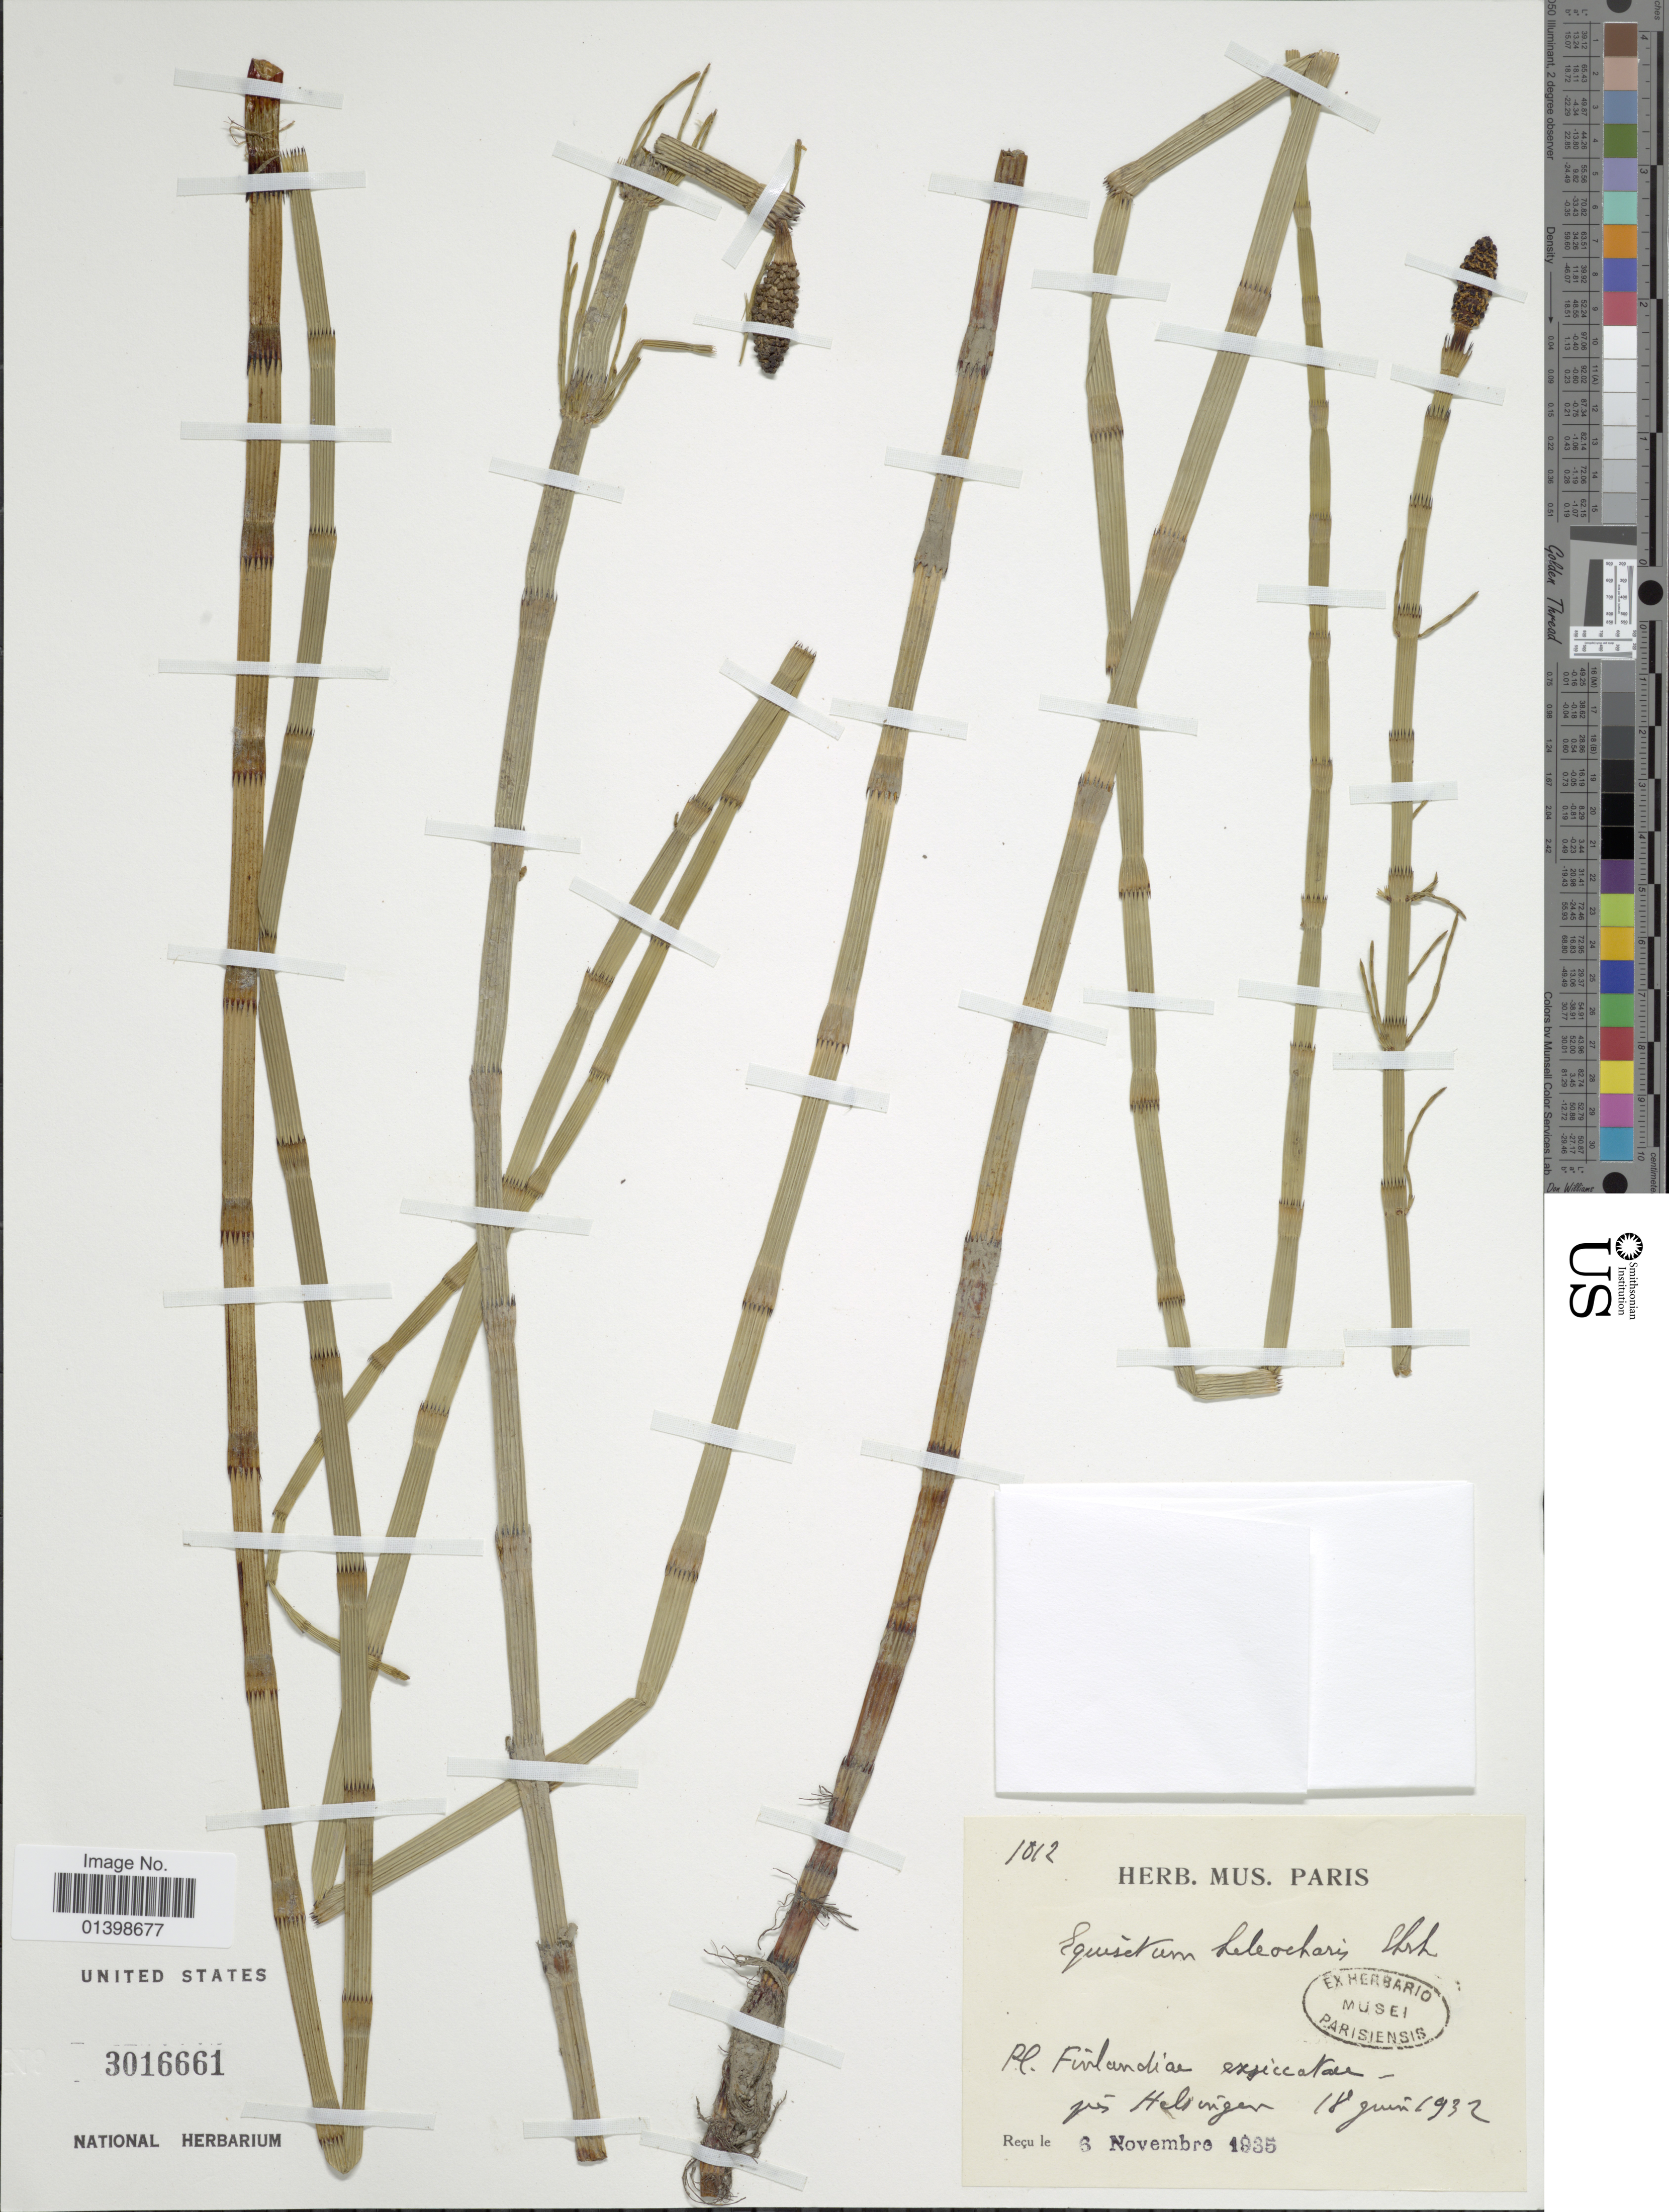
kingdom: Plantae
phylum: Tracheophyta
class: Polypodiopsida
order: Equisetales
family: Equisetaceae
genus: Equisetum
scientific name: Equisetum fluviatile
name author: L.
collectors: ex herb. Mus. Paris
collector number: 1012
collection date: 1935-11-06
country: Finland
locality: Pres Hellinger [interpreted]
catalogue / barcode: US 3016661